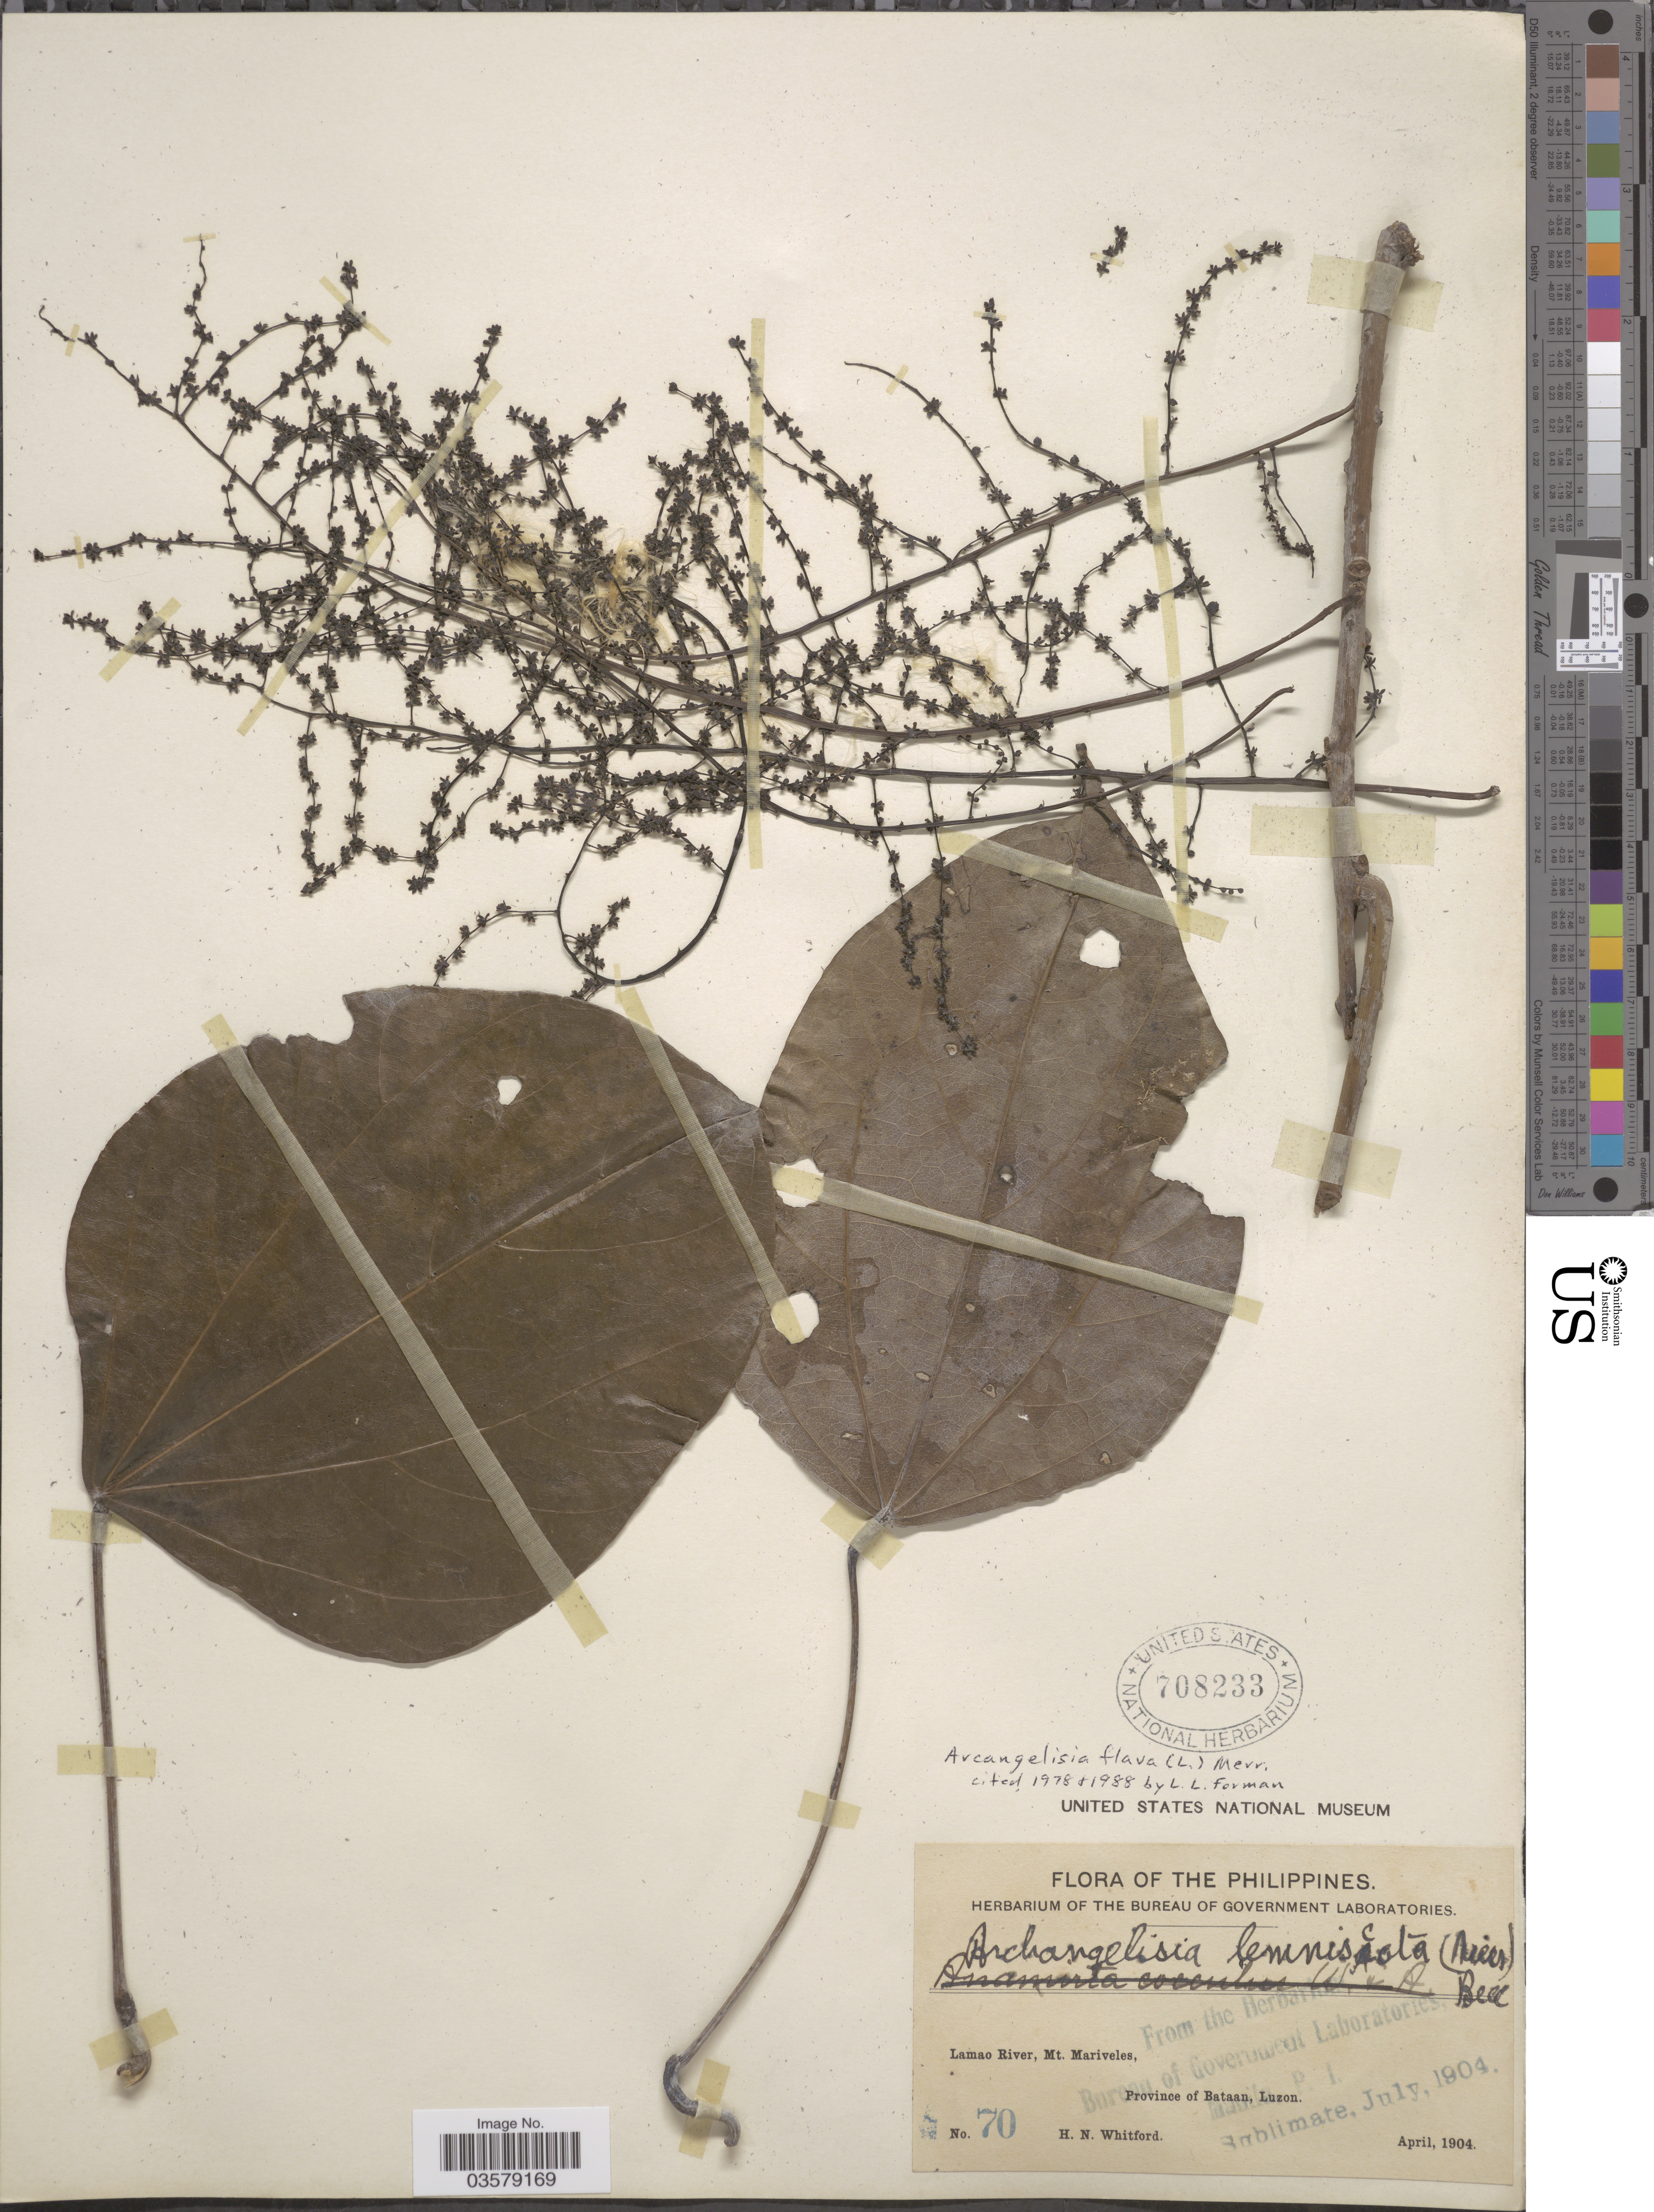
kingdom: Plantae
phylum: Tracheophyta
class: Magnoliopsida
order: Ranunculales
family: Menispermaceae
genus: Arcangelisia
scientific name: Arcangelisia flava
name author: (L.) Merr.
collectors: H. N. Whitford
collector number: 70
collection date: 1904-04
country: Philippines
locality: Lamao River, Mt. Mariveles, Province of Bataan, Luzon.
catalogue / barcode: US 708233